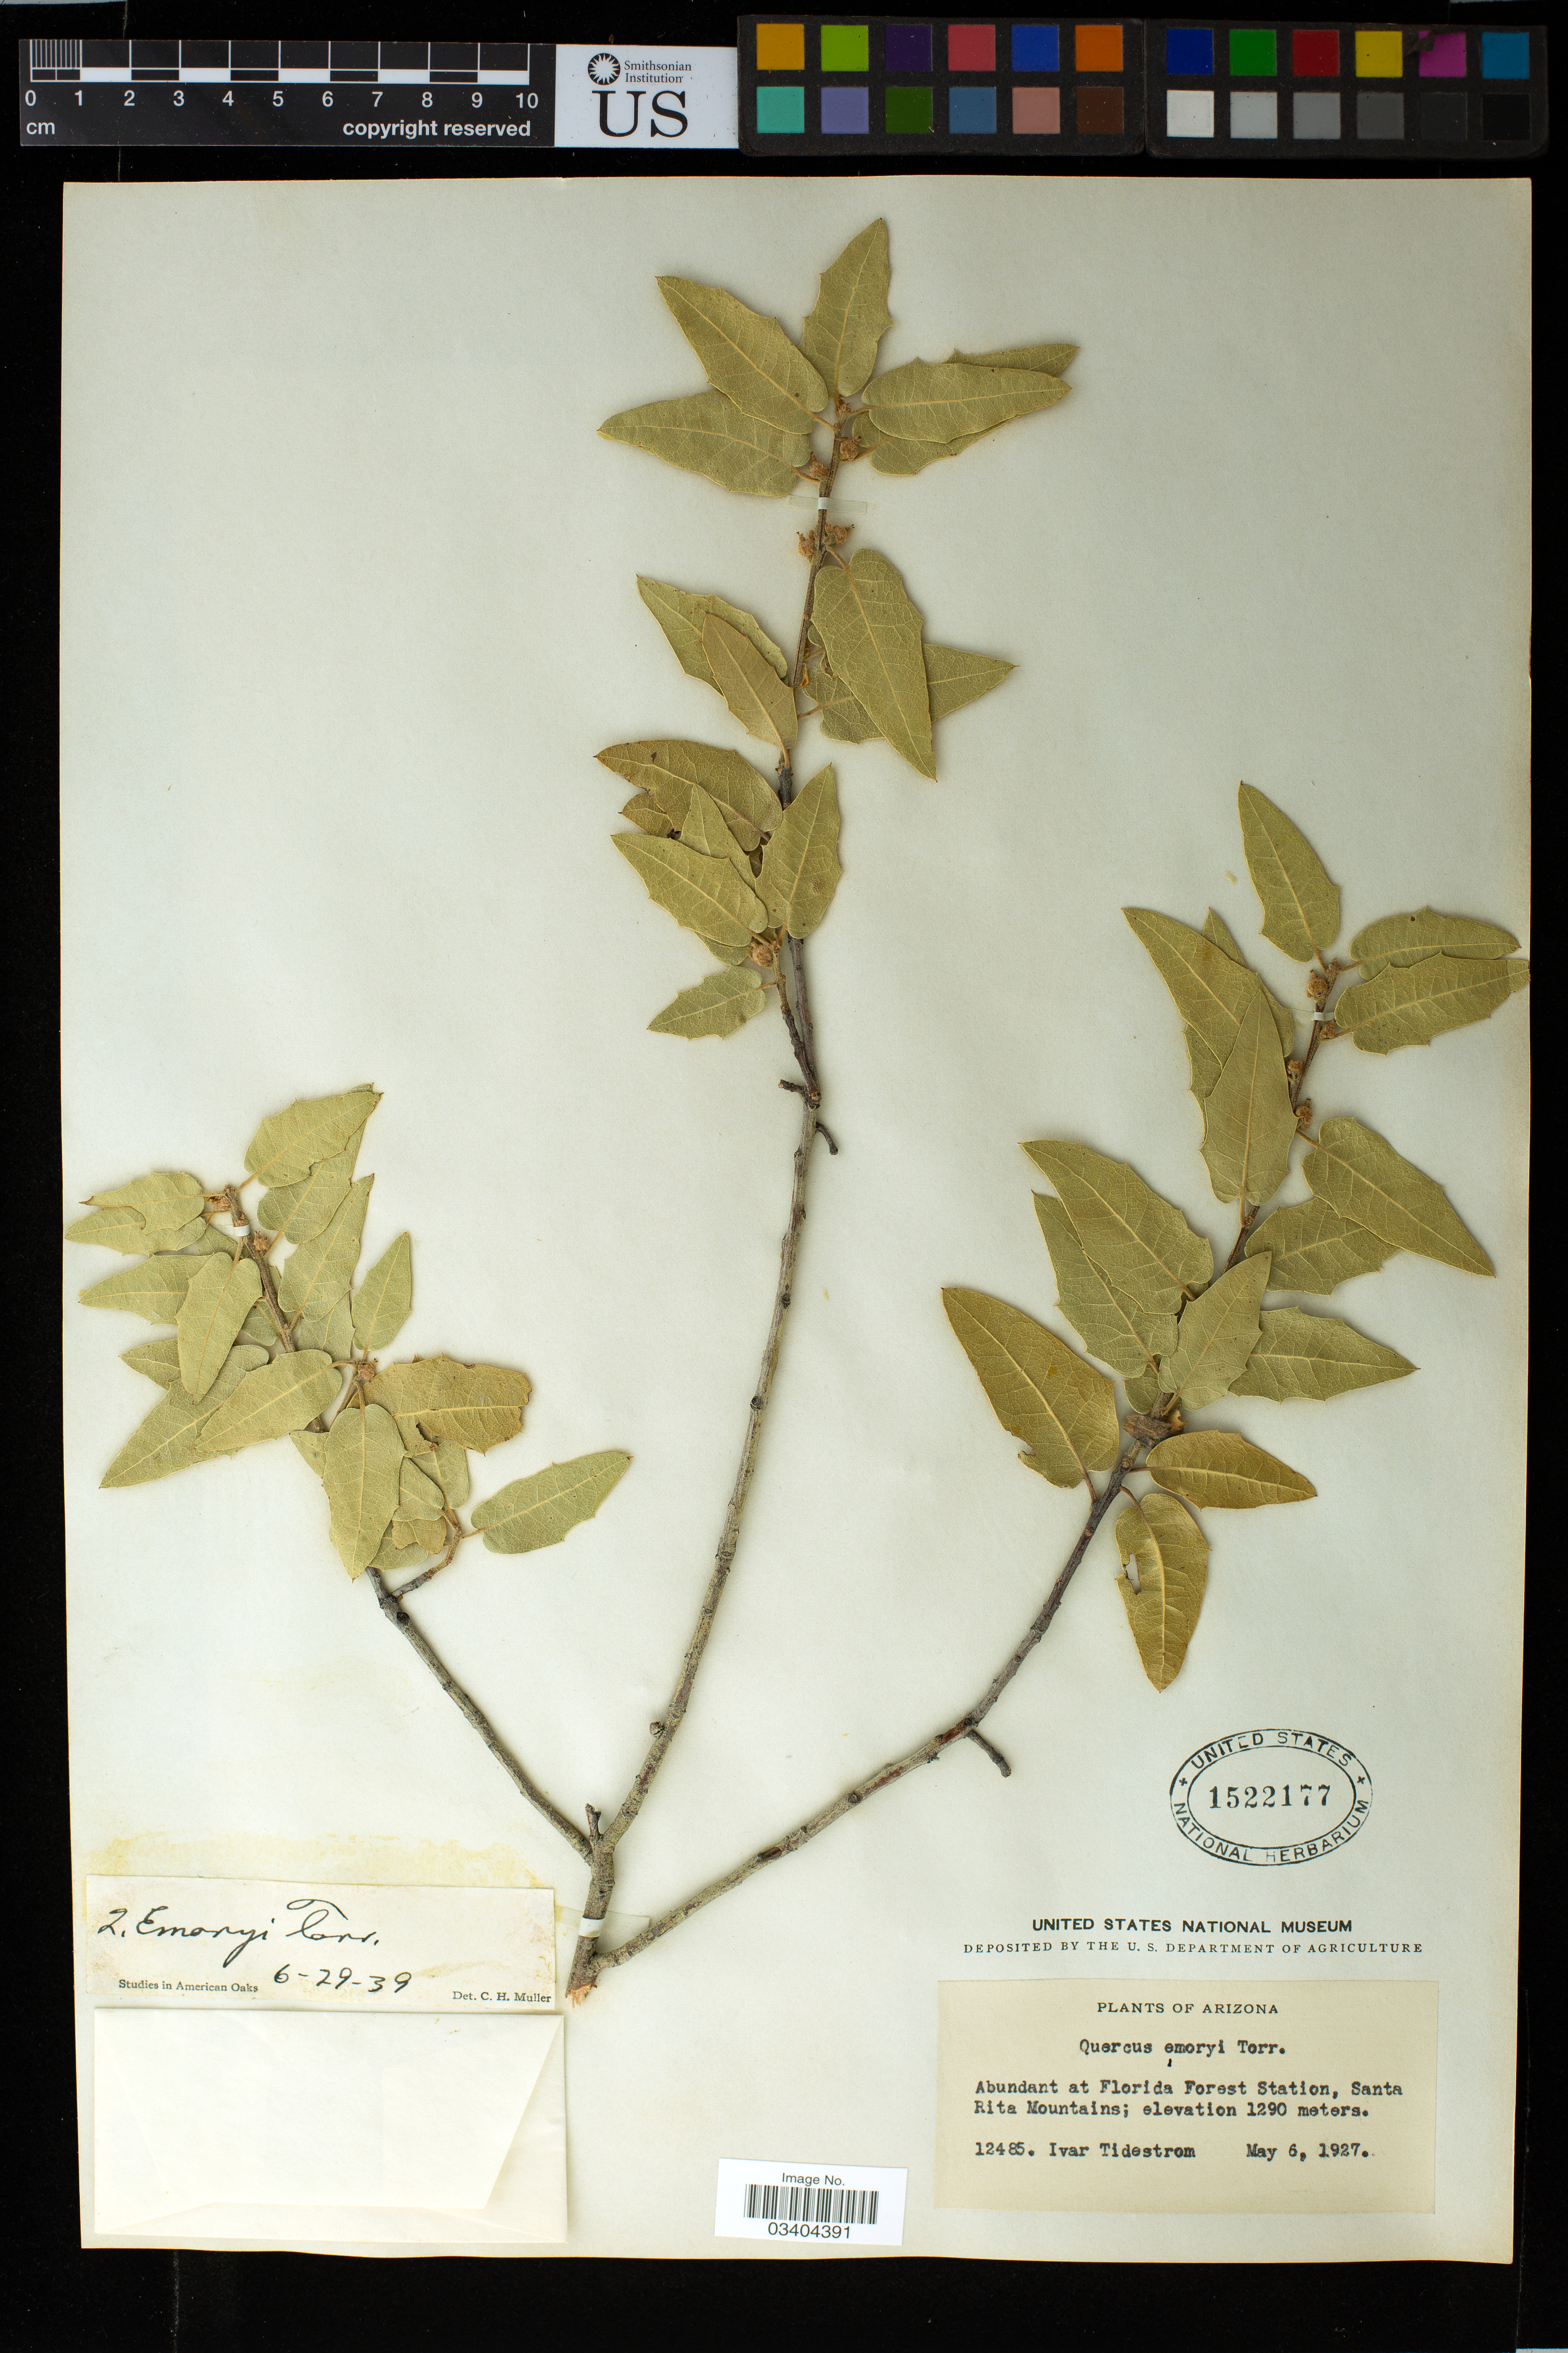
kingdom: Plantae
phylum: Tracheophyta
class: Magnoliopsida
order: Fagales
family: Fagaceae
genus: Quercus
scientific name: Quercus emoryi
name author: Torr. in Emory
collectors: I. F. Tidestrom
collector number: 12485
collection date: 1927-05-06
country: United States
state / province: Arizona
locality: Abundant at Florida Forest Station, Santa Rita Mountains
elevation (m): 1290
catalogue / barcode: US 1522177